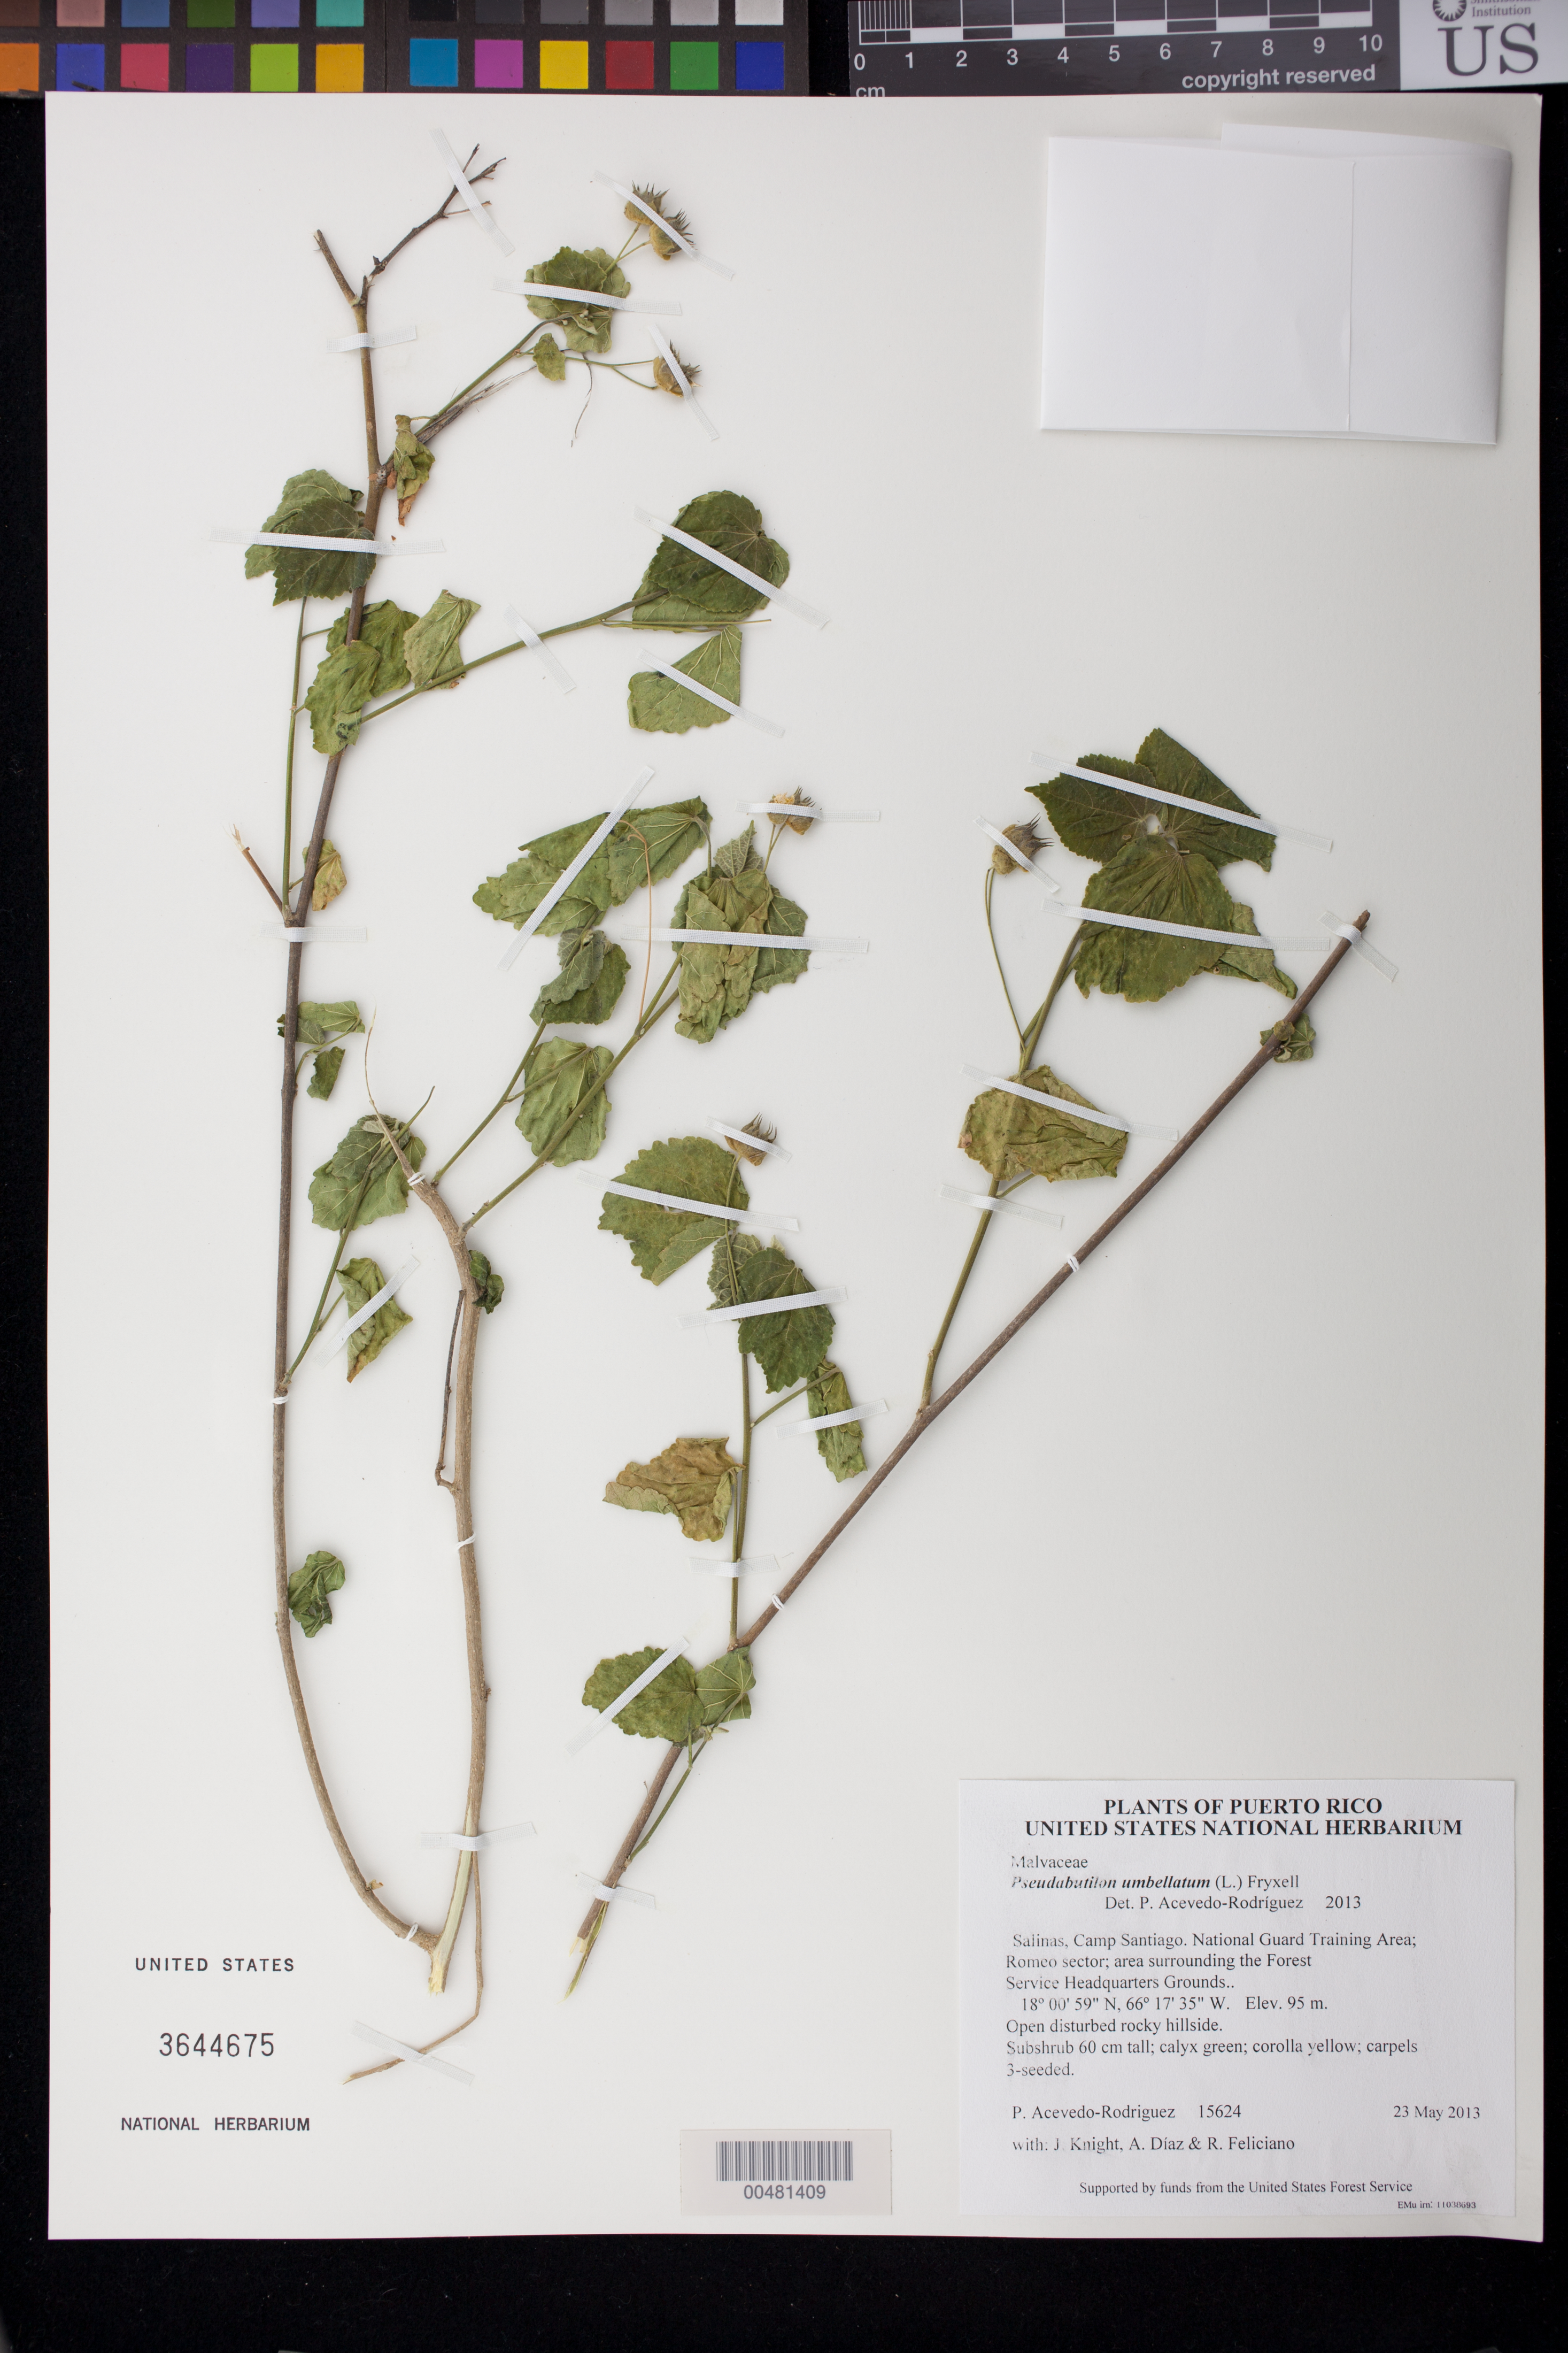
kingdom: Plantae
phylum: Tracheophyta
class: Magnoliopsida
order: Malvales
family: Malvaceae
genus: Pseudabutilon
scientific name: Pseudabutilon umbellatum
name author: (L.) Fryxell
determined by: Acevedo-Rodríguez, P., (BOT), Smithsonian Institution - National Museum of Natural History (UNITED STATES)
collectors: P. Acevedo-Rodr., J. Knight, A. Díaz & R. Feliciano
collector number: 15624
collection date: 2013-05-23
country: Puerto Rico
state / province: Salinas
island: Puerto Rico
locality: Camp Santiago. National Guard Training Area; Romeo sector; area surrounding the Forest Service Headquarters.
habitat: Open disturbed rocky hillside.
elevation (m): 95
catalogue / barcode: US 3644675